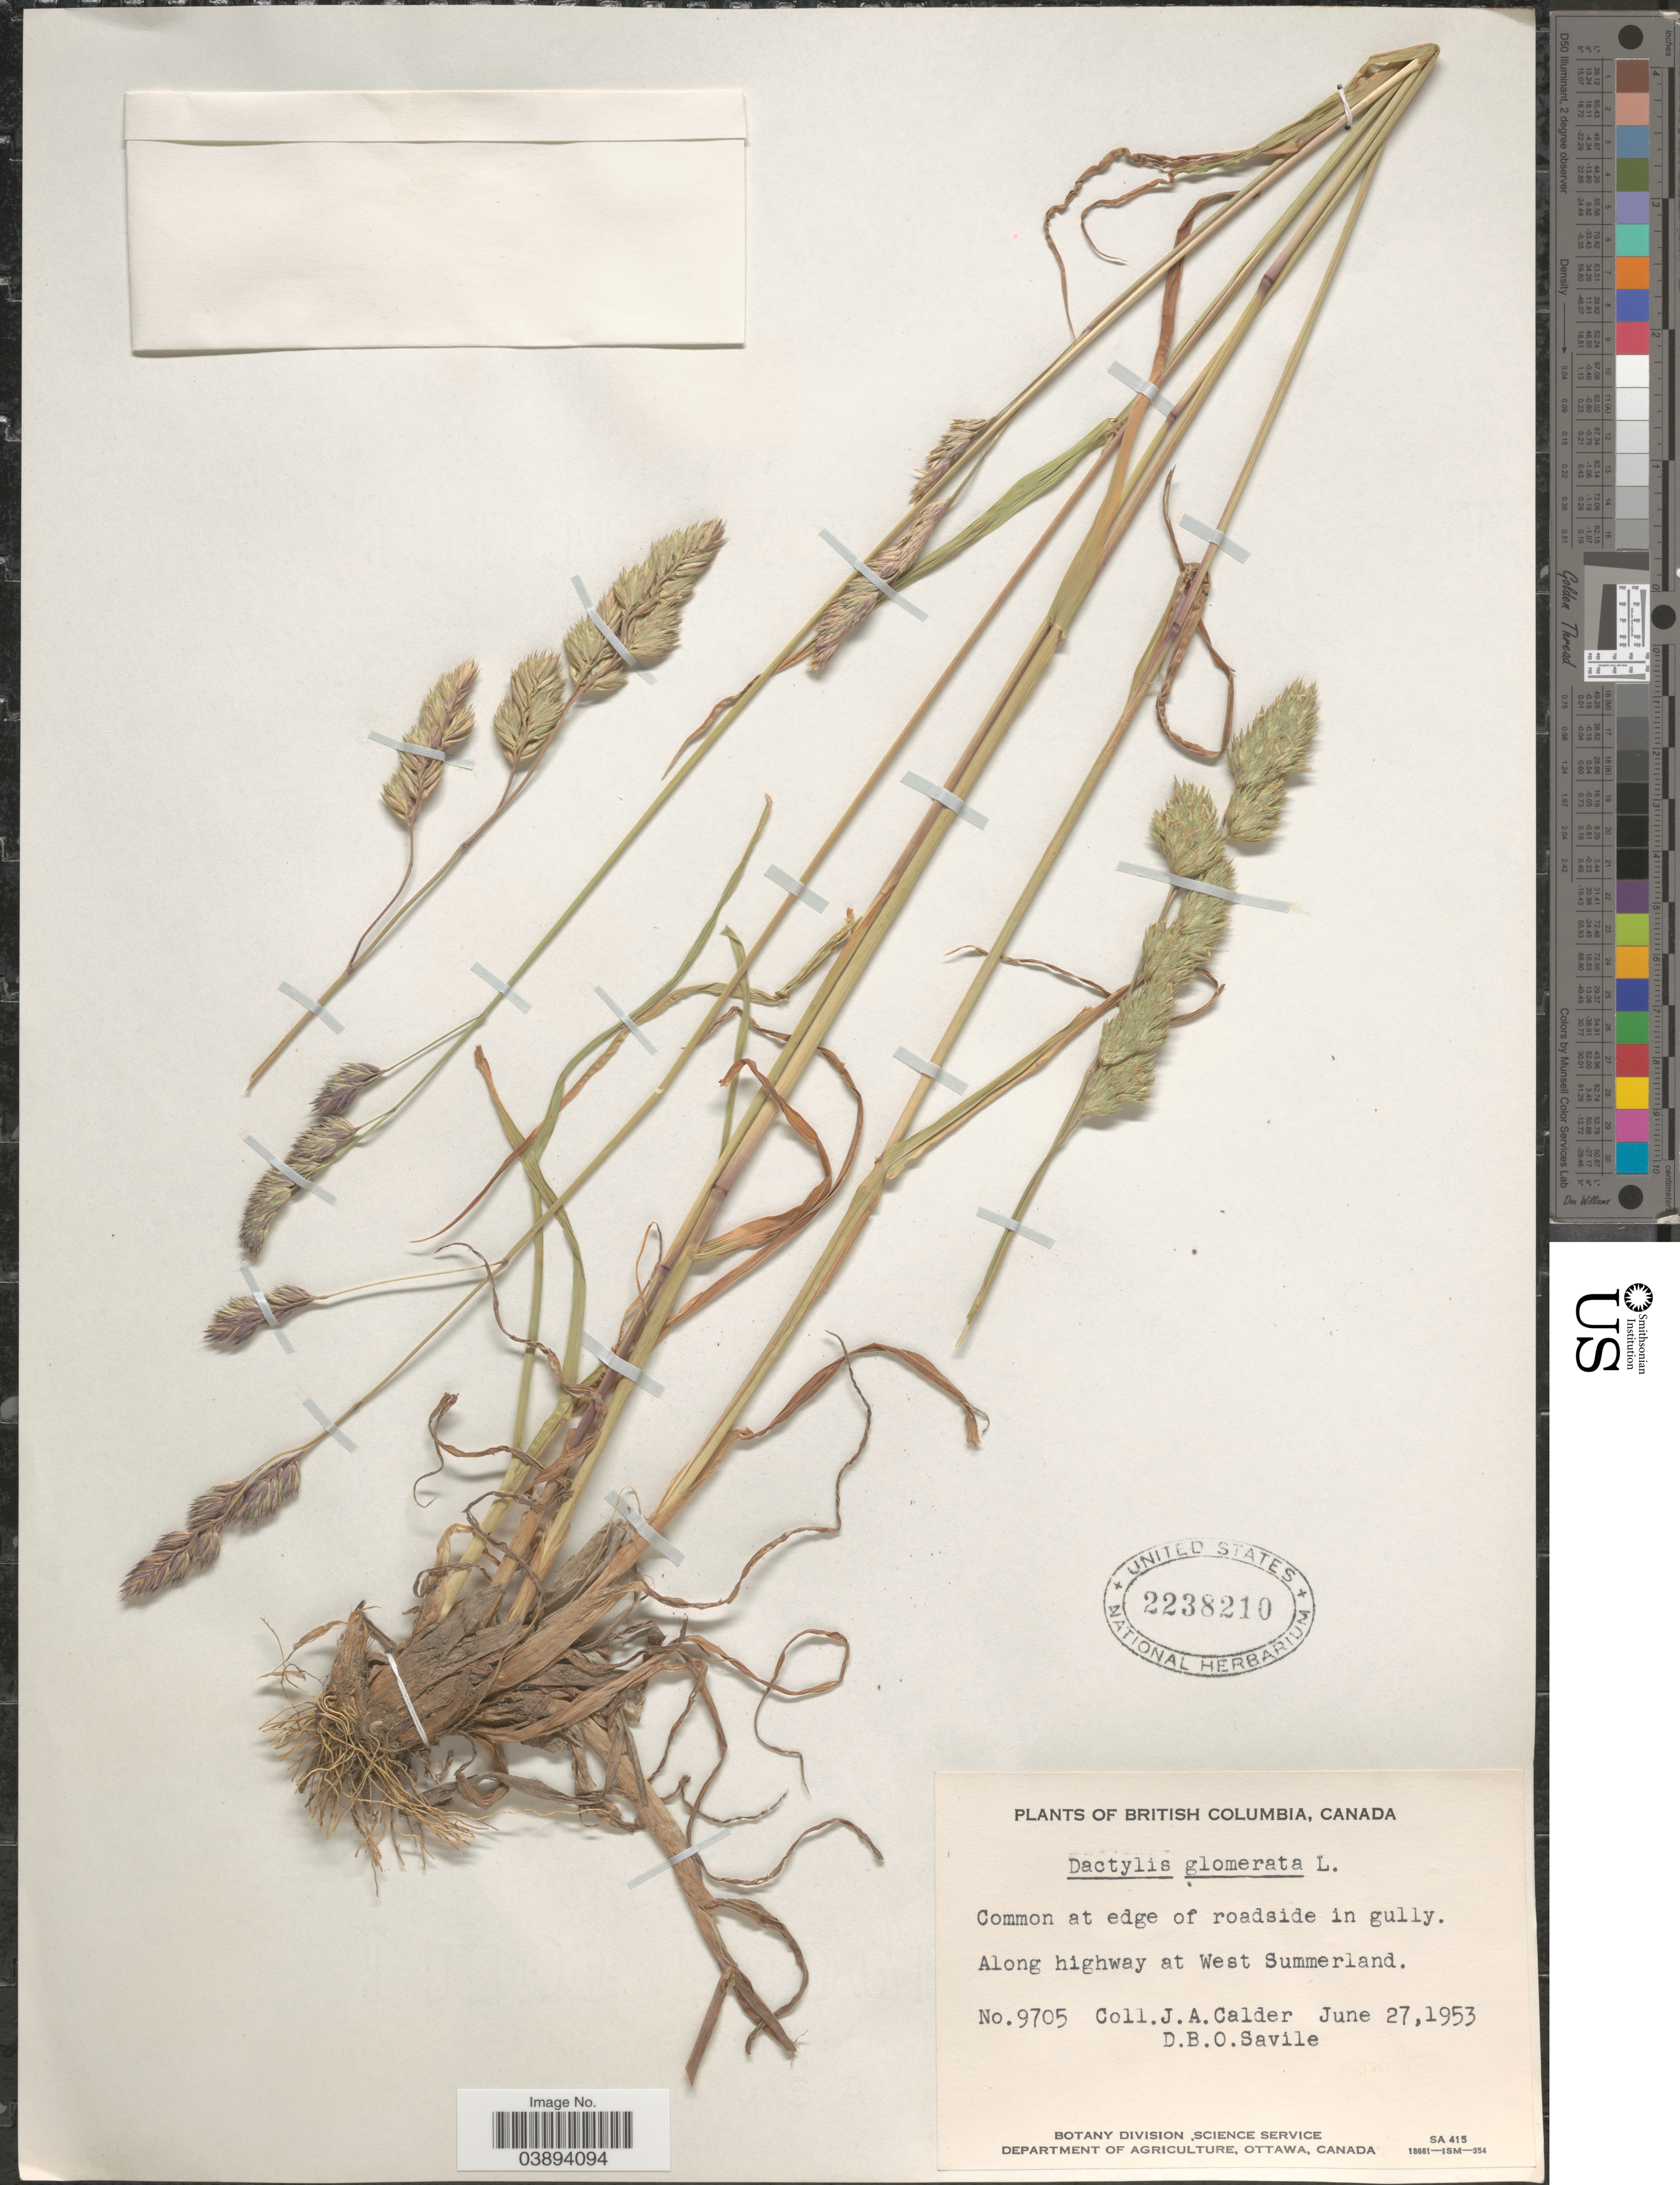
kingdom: Plantae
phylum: Tracheophyta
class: Liliopsida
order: Poales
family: Poaceae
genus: Dactylis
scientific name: Dactylis glomerata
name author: L.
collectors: J. A. Calder & D. Savile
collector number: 9705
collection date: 1953-06-27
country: Canada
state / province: British Columbia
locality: Along highway at West Summerland.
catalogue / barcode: US 2238210